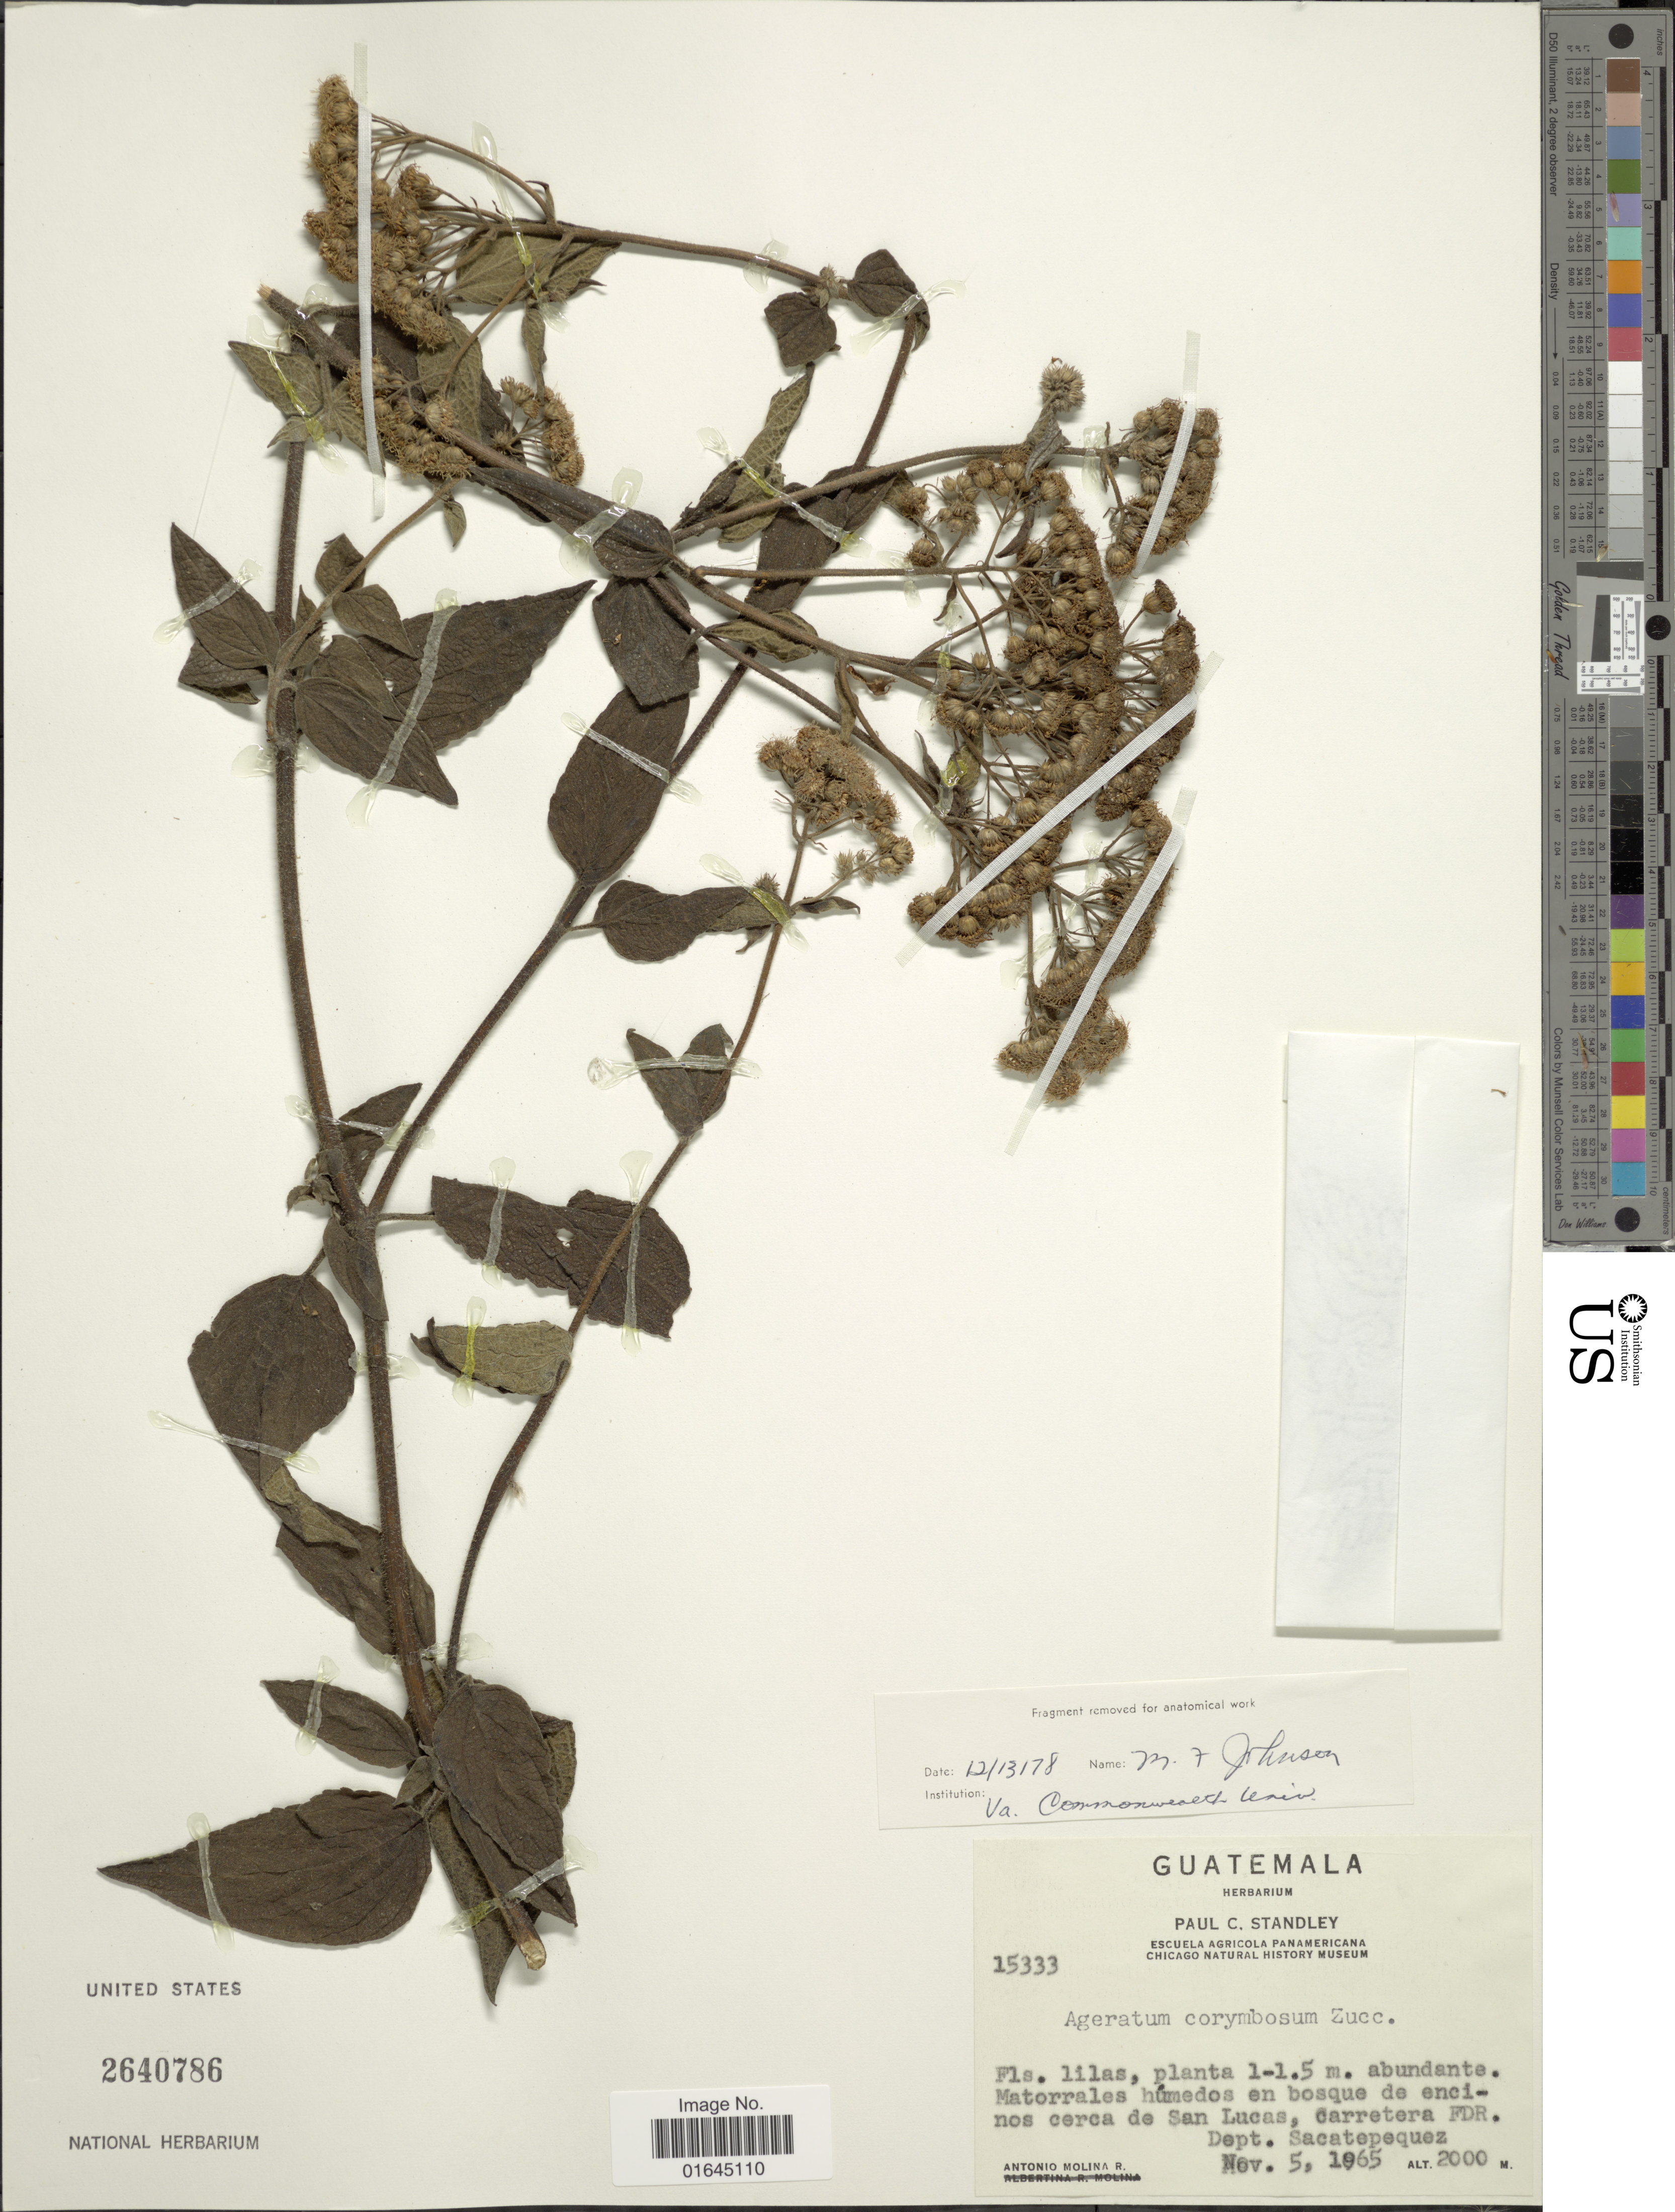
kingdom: Plantae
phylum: Tracheophyta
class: Magnoliopsida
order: Asterales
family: Asteraceae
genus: Ageratum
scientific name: Ageratum rugosum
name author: J.M. Coult.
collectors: A. Molina R.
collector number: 15333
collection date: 1965-11-05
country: Guatemala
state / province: Sacatepéquez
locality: Matorrales húmedos en bosque de encinos cerca de San Lucas, carretera FDR, Dept. Sacatepequez.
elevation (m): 2000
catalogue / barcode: US 2640786